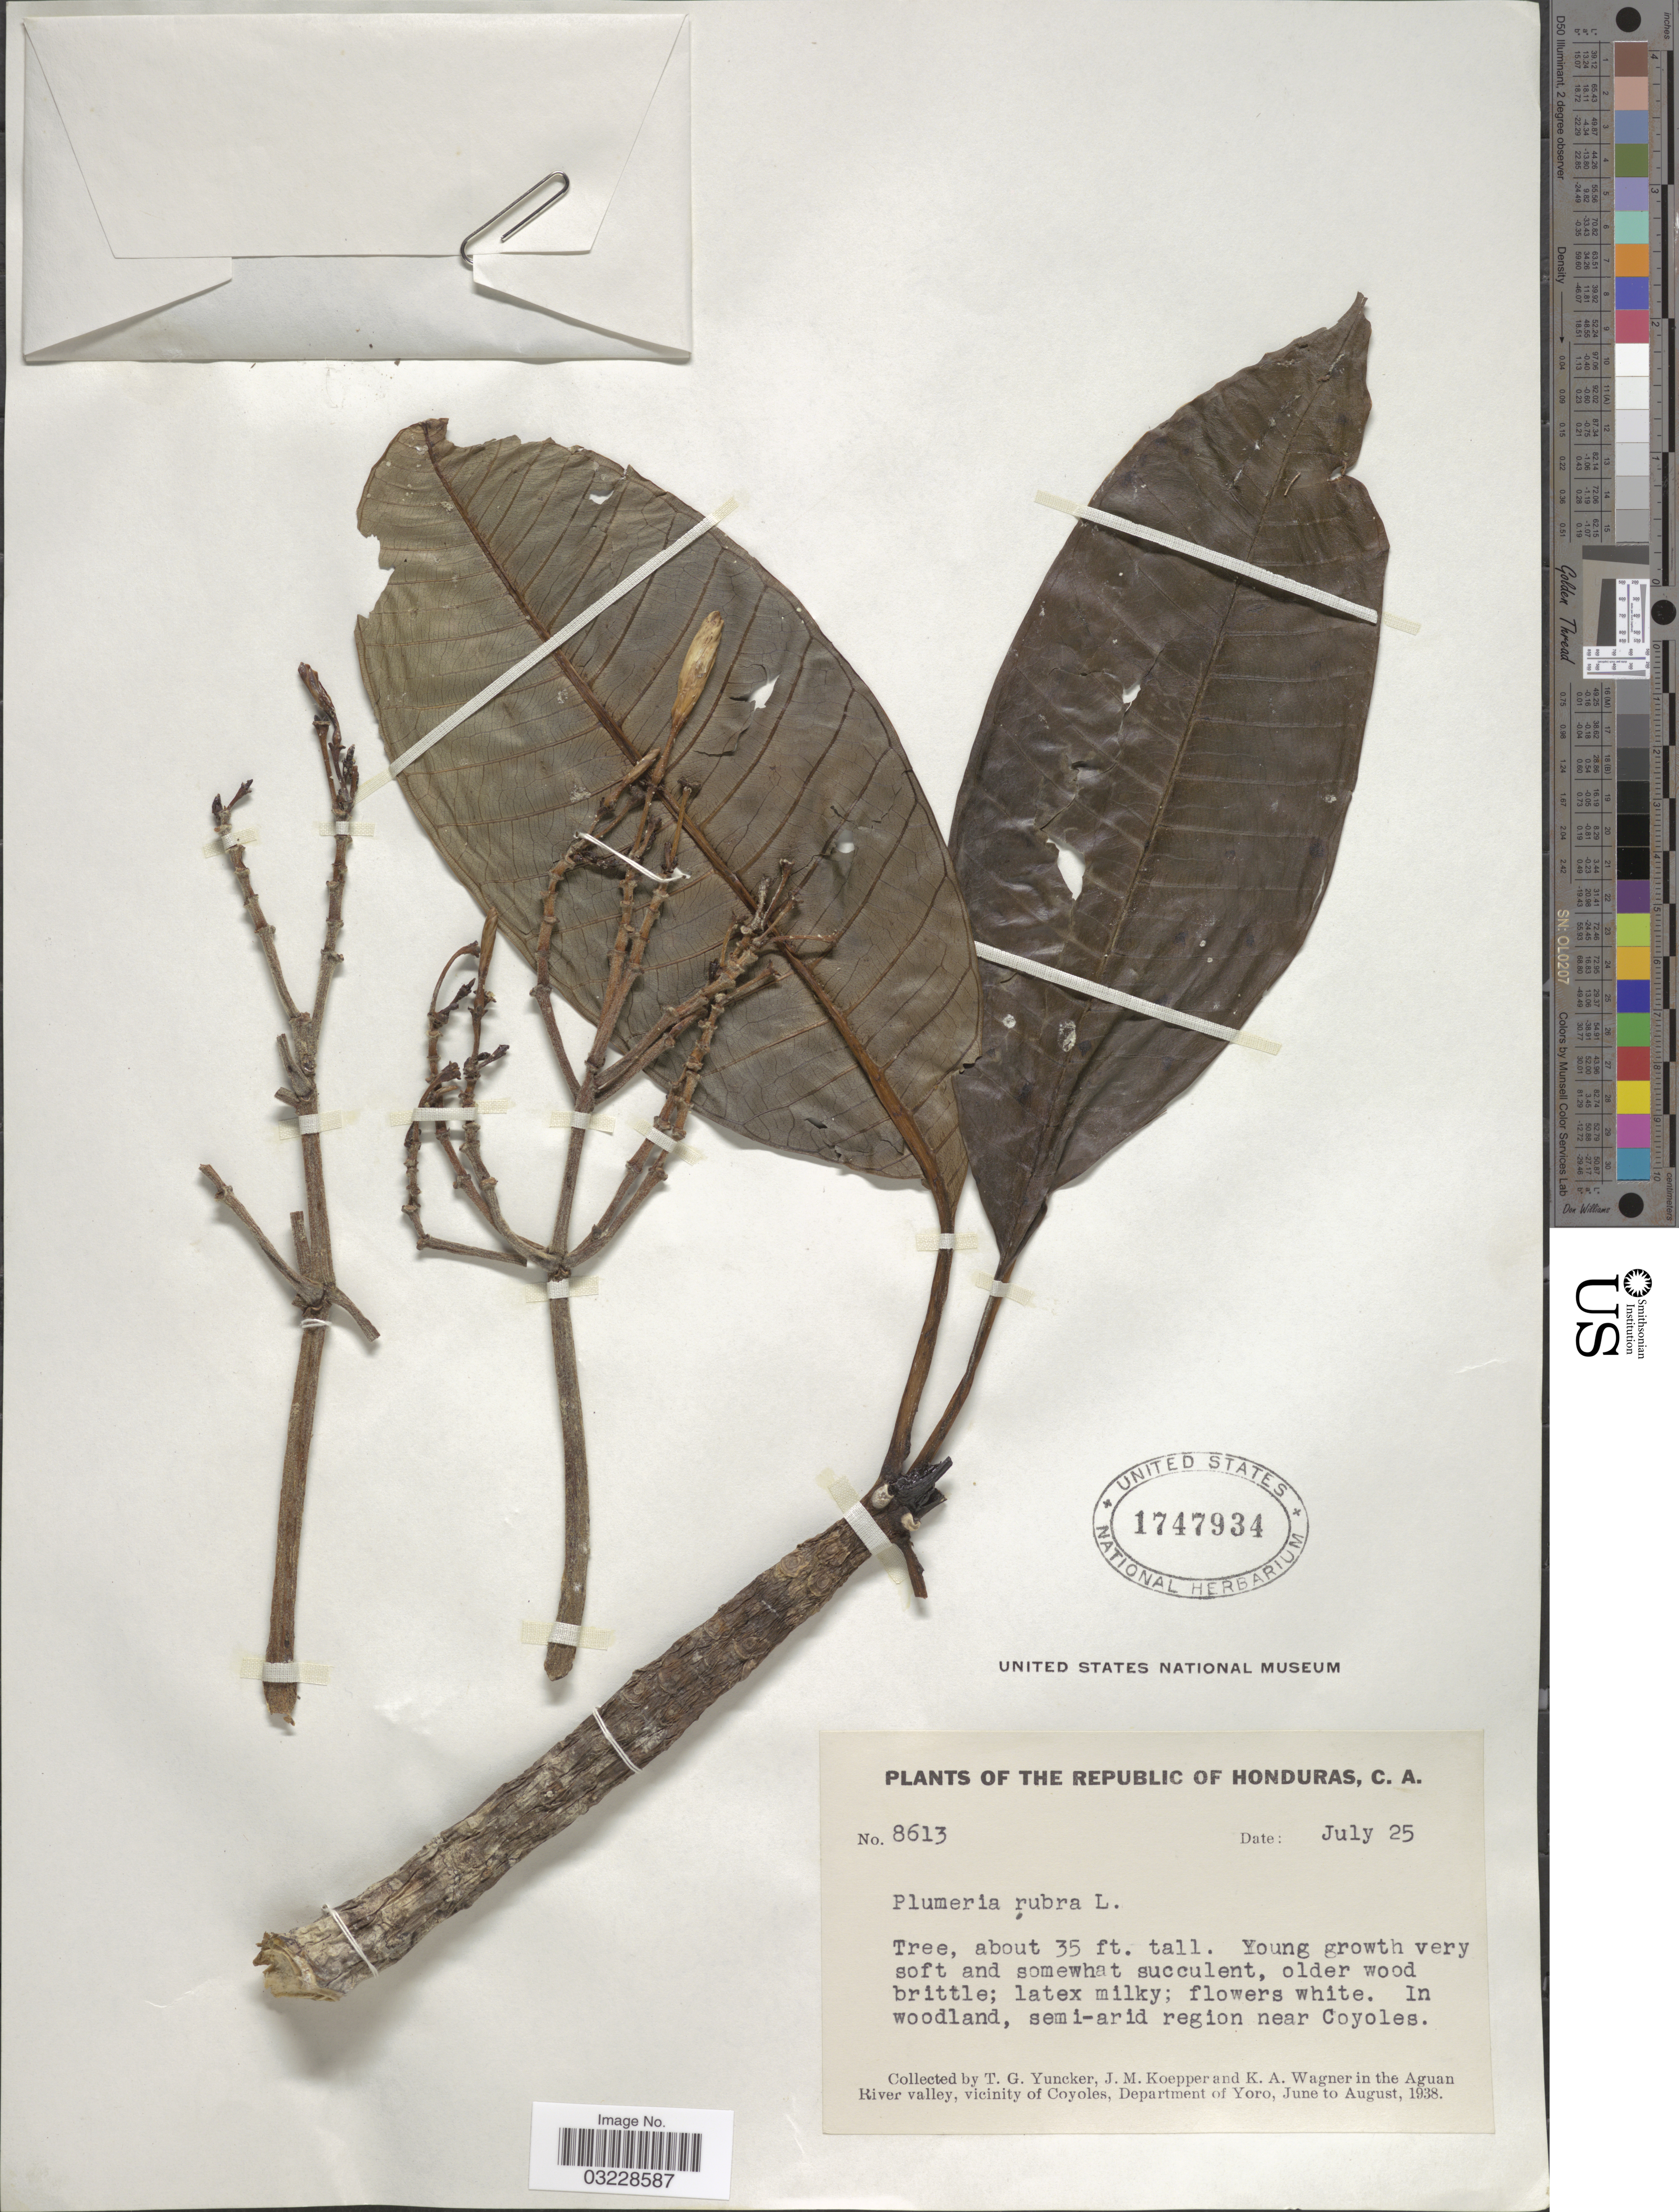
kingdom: Plantae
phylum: Tracheophyta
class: Magnoliopsida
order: Gentianales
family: Apocynaceae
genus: Plumeria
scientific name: Plumeria rubra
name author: L.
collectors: T. G. Yuncker, J. M. Koepper & K. A. Wagner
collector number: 8613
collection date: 1938-07-25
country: Honduras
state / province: Yoro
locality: In the Aguan River valley, vicinity of Coyoles, Department of Yoro, In woodland, semi-arid region near Coyoles.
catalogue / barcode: US 1747934